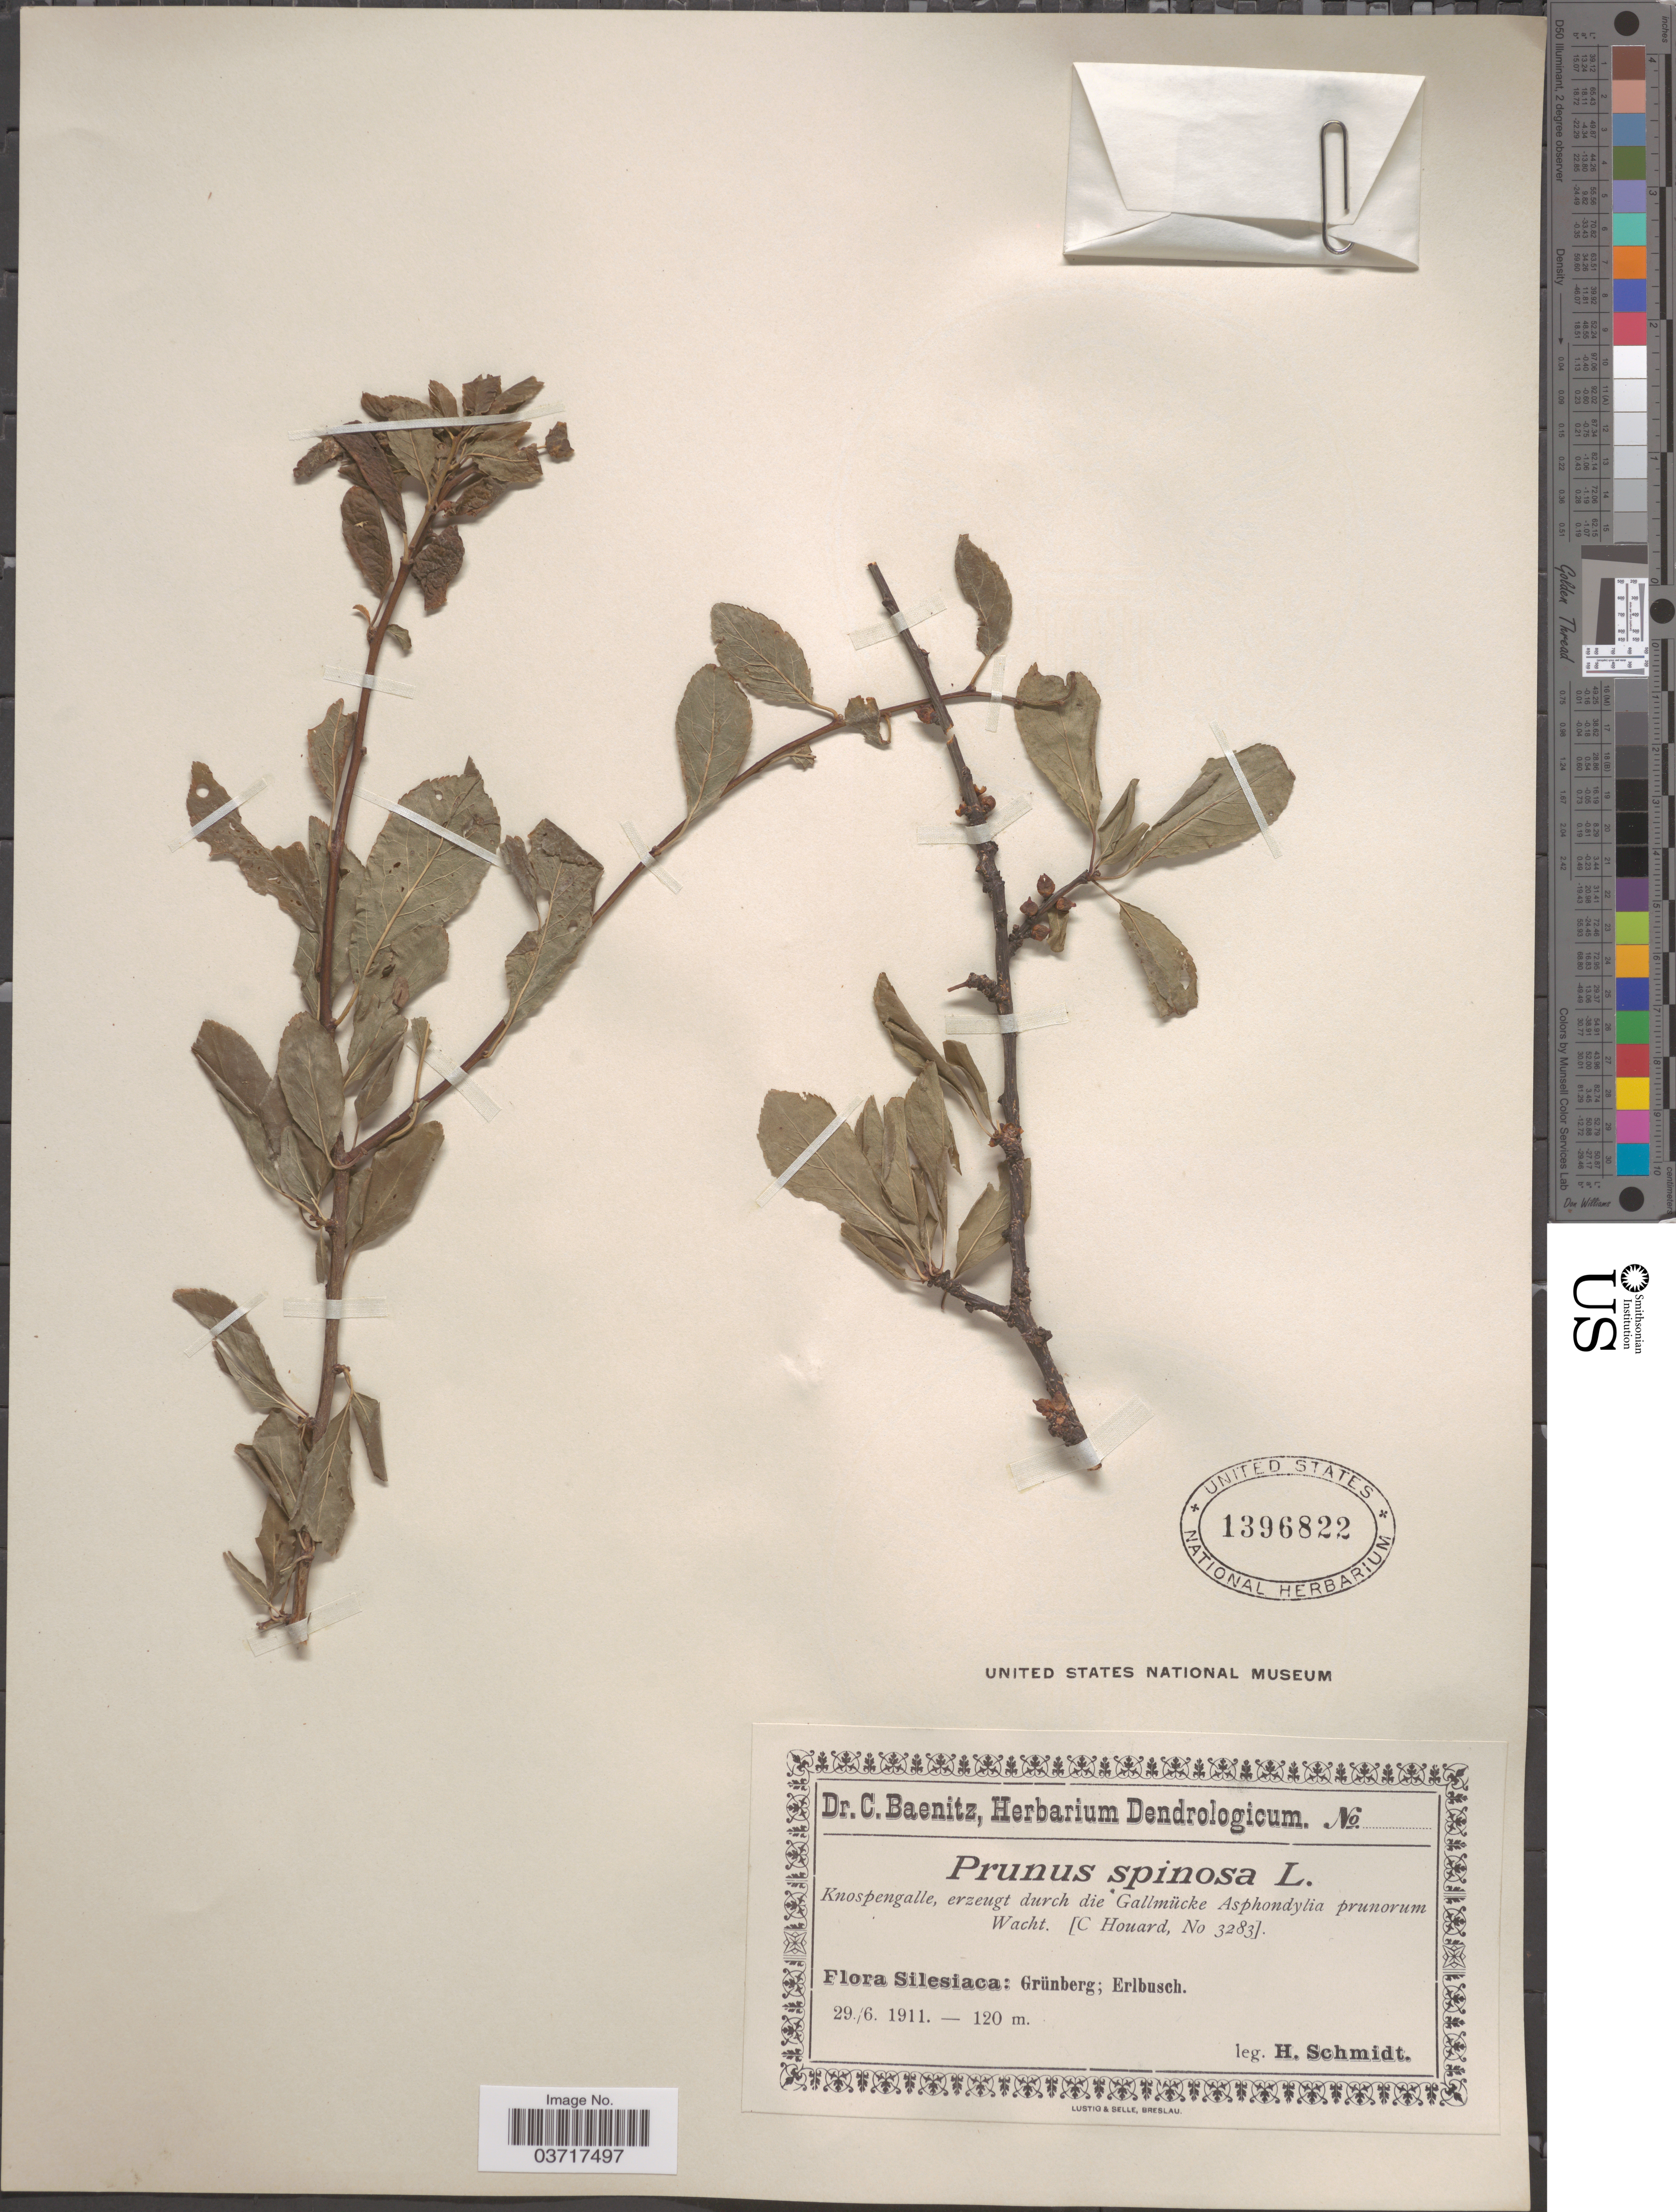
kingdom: Plantae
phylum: Tracheophyta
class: Magnoliopsida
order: Rosales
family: Rosaceae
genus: Prunus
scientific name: Prunus spinosa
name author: L.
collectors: H. Schmidt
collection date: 1911-06-29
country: Poland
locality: Silesiaca: Grünberg; Erlbusch.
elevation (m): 120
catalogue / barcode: US 1396822